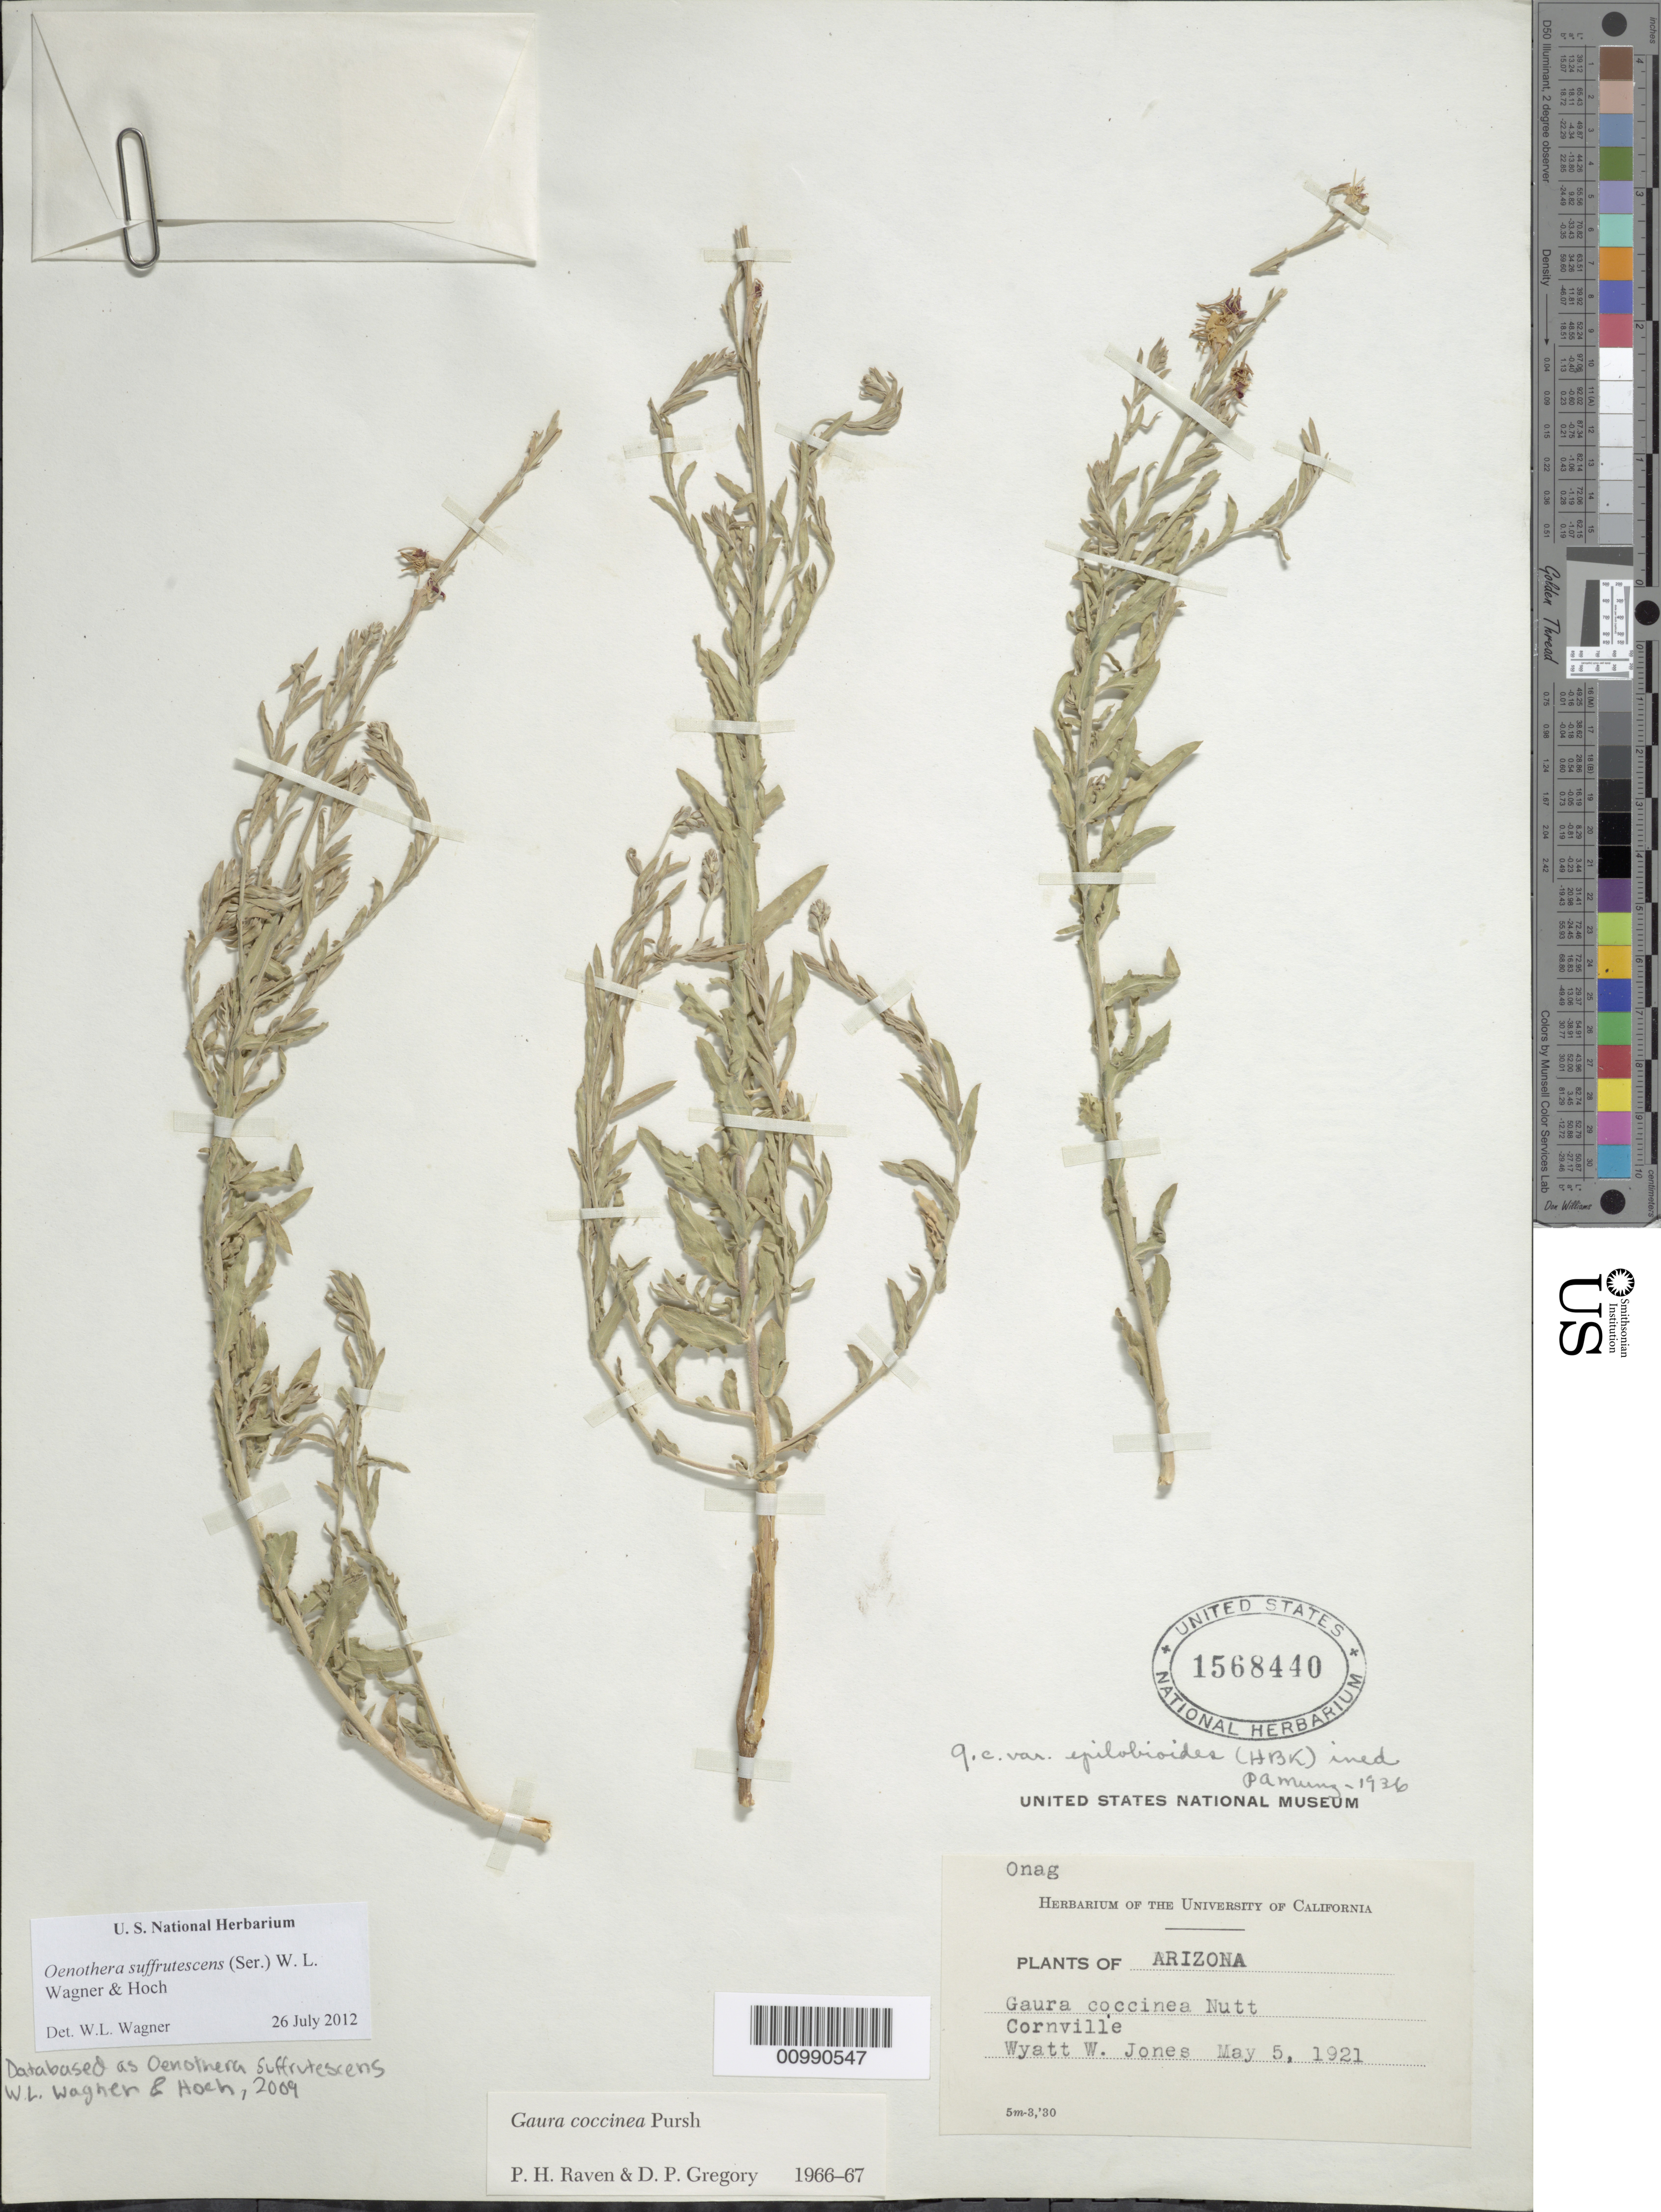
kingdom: Plantae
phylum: Tracheophyta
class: Magnoliopsida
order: Myrtales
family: Onagraceae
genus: Oenothera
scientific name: Oenothera suffrutescens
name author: (Ser.) W.L. Wagner & Hoch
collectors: W. W. Jones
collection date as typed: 05 May 1921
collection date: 1921-05-05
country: United States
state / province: Arizona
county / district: Yavapai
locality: Cornville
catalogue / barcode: US 1568440